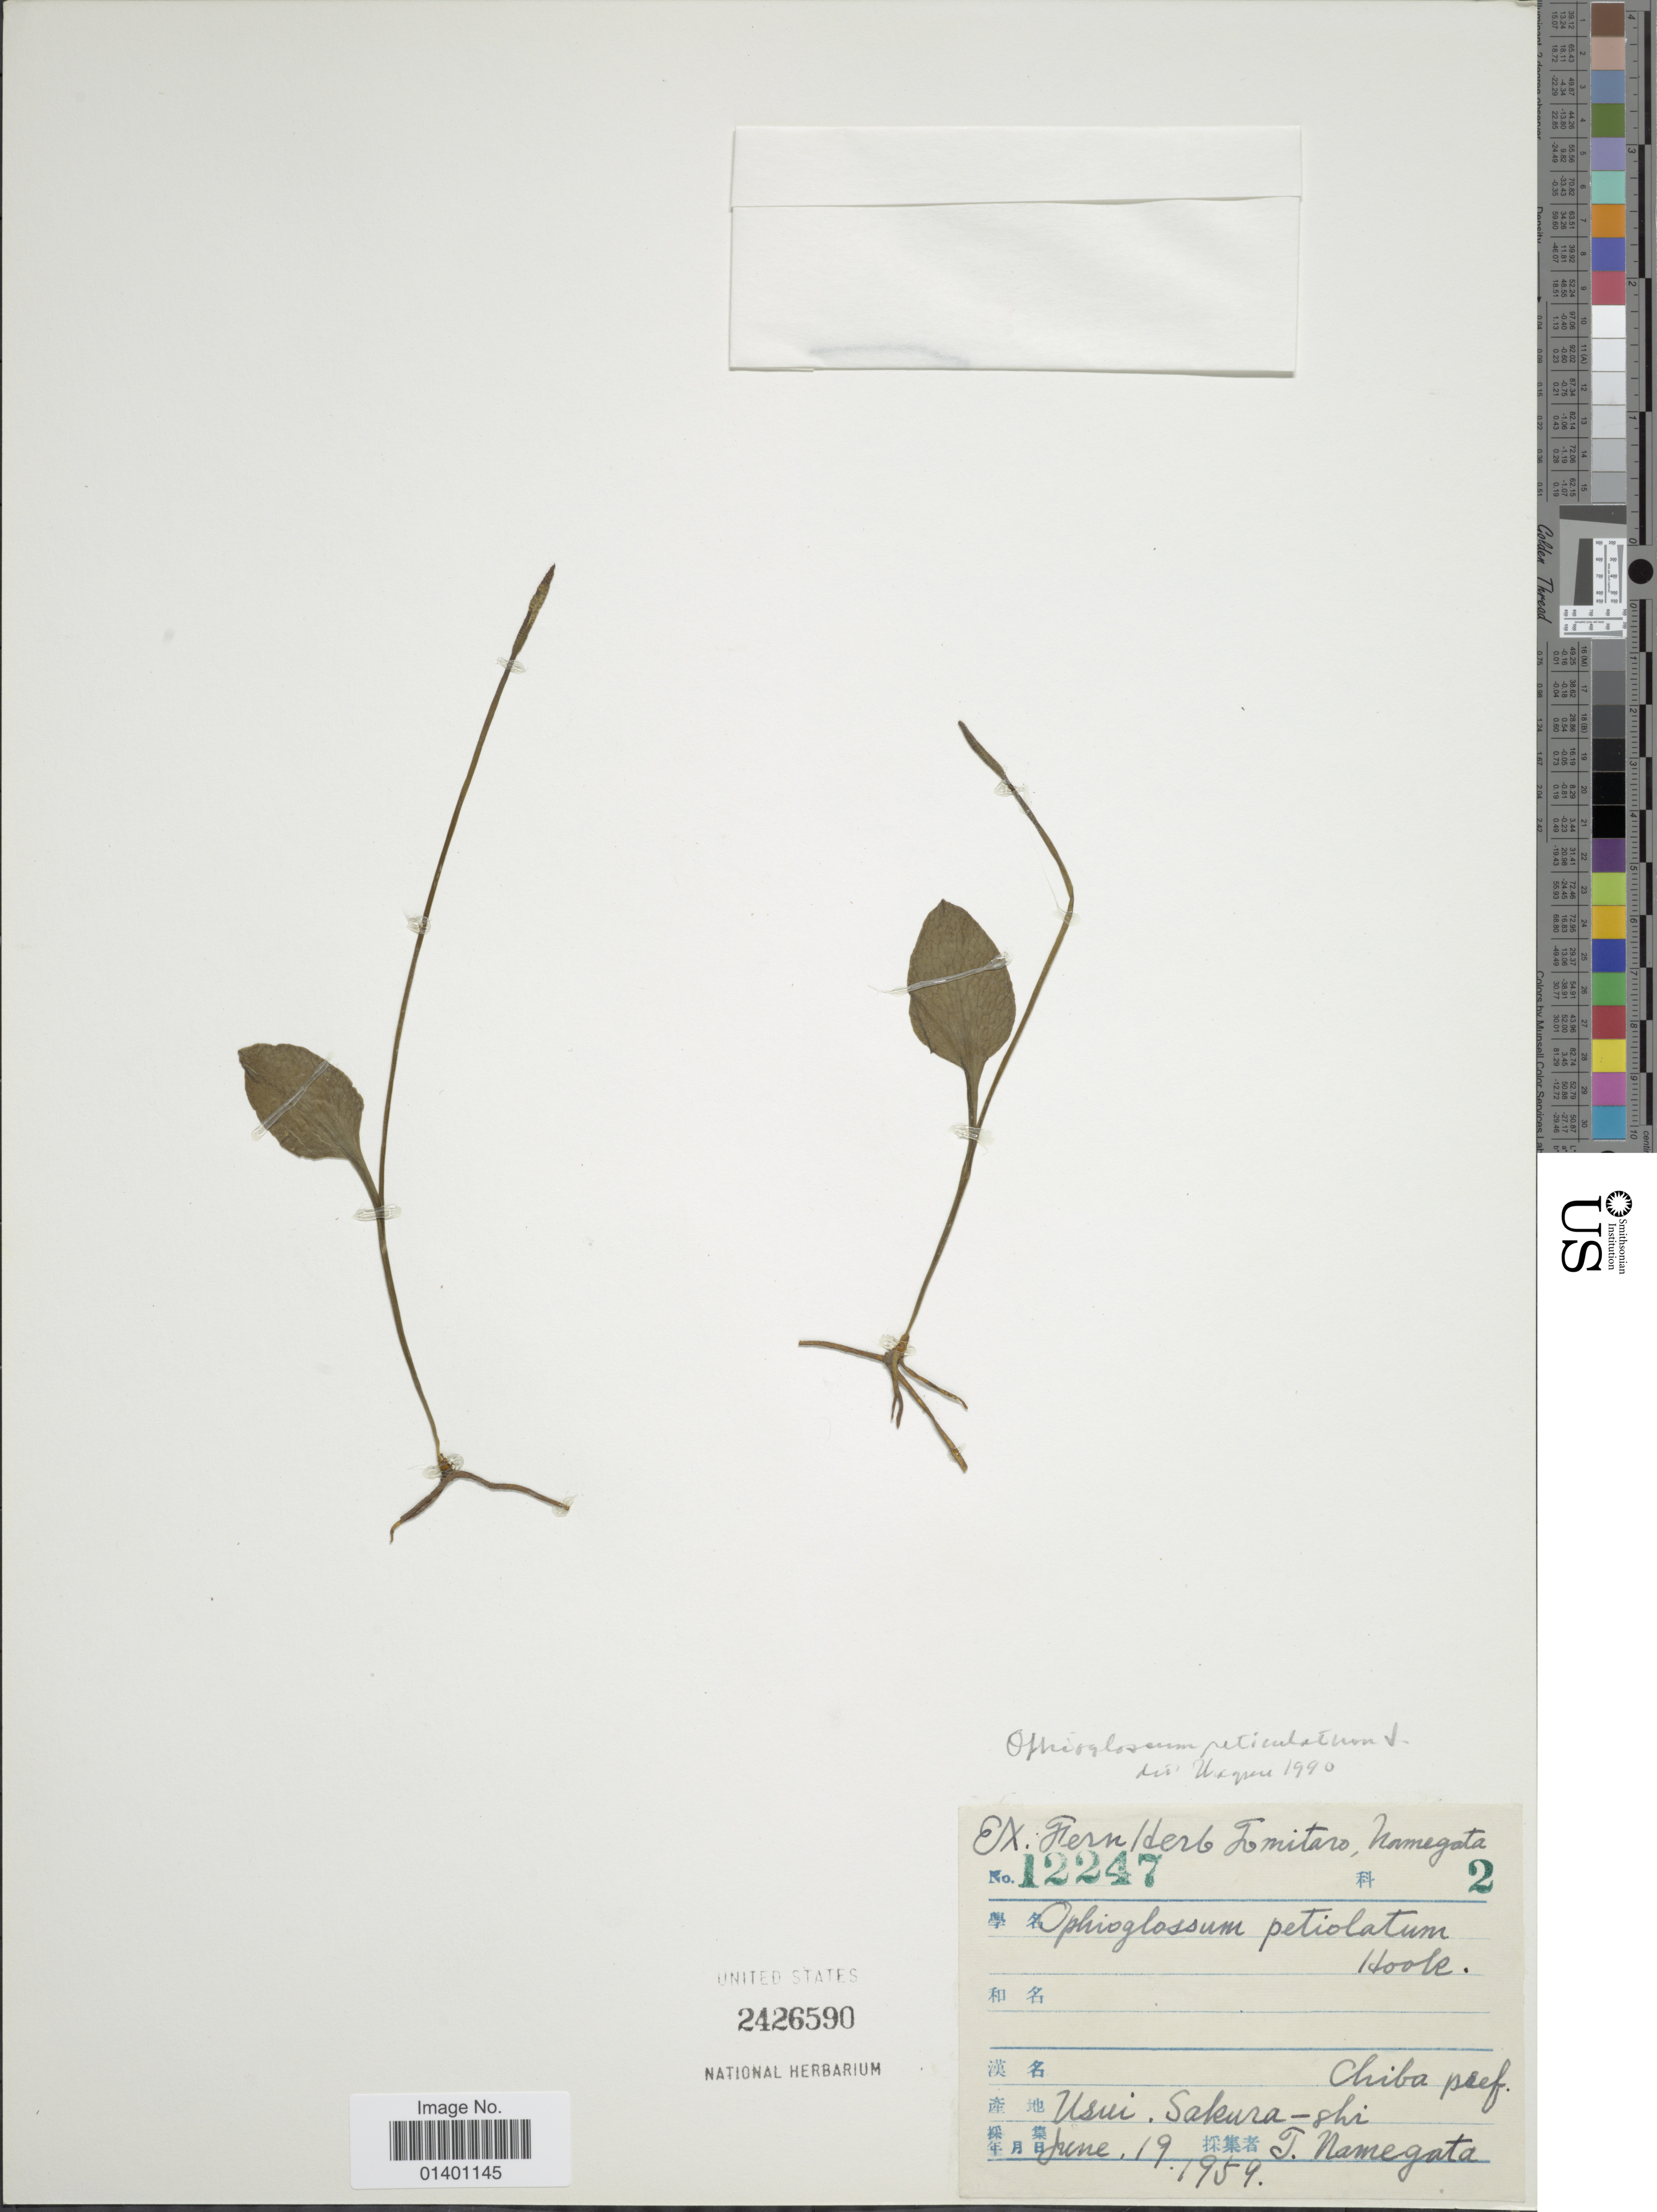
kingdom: Plantae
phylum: Tracheophyta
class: Polypodiopsida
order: Ophioglossales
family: Ophioglossaceae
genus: Ophioglossum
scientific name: Ophioglossum reticulatum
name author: L.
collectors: T. Namegata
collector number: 12247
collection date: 1959-06-19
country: Japan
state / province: Tiba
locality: Chiba pref. Usui, Sakura-shi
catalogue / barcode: US 2426590